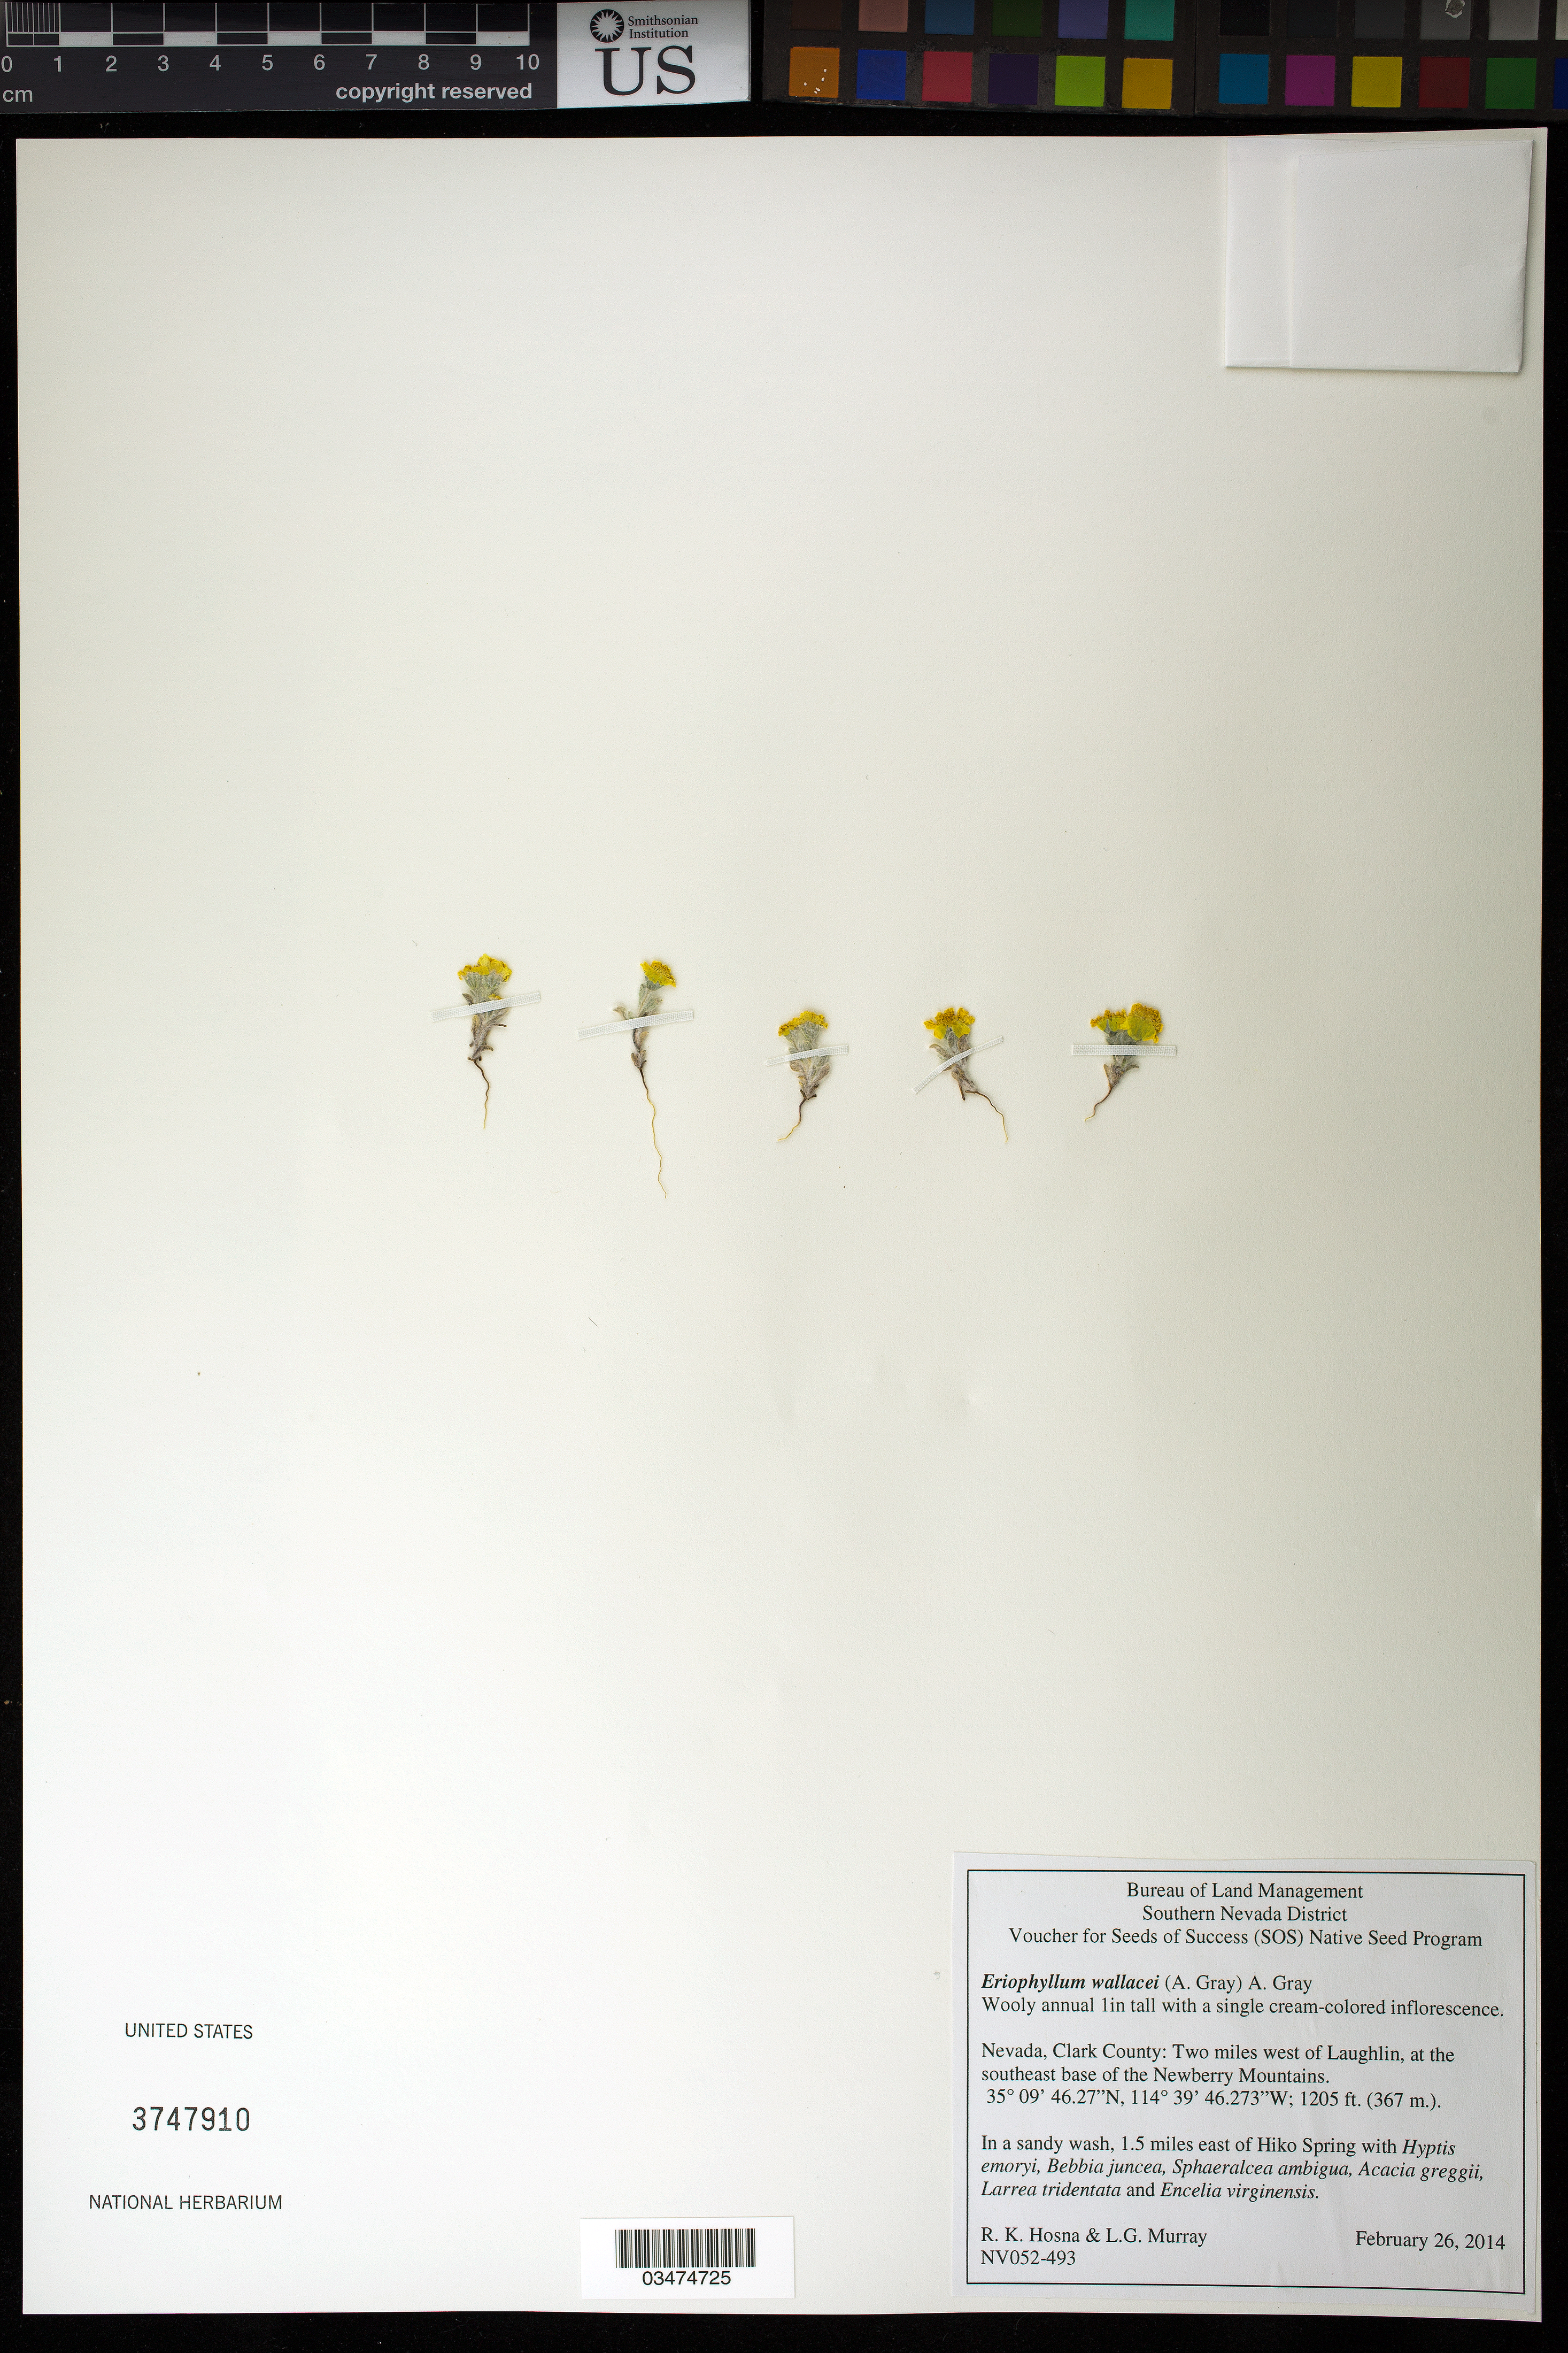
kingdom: Plantae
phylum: Tracheophyta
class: Magnoliopsida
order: Asterales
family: Asteraceae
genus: Eriophyllum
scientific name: Eriophyllum wallacei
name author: (A. Gray) A. Gray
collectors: R. Hosna & L. Murray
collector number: NV052-493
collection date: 2014-02-26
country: United States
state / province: Nevada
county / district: Clark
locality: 2 mi. W of Laughlin, SE base of the Newberry Mts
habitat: Sandy wash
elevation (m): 367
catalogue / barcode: US 3747910